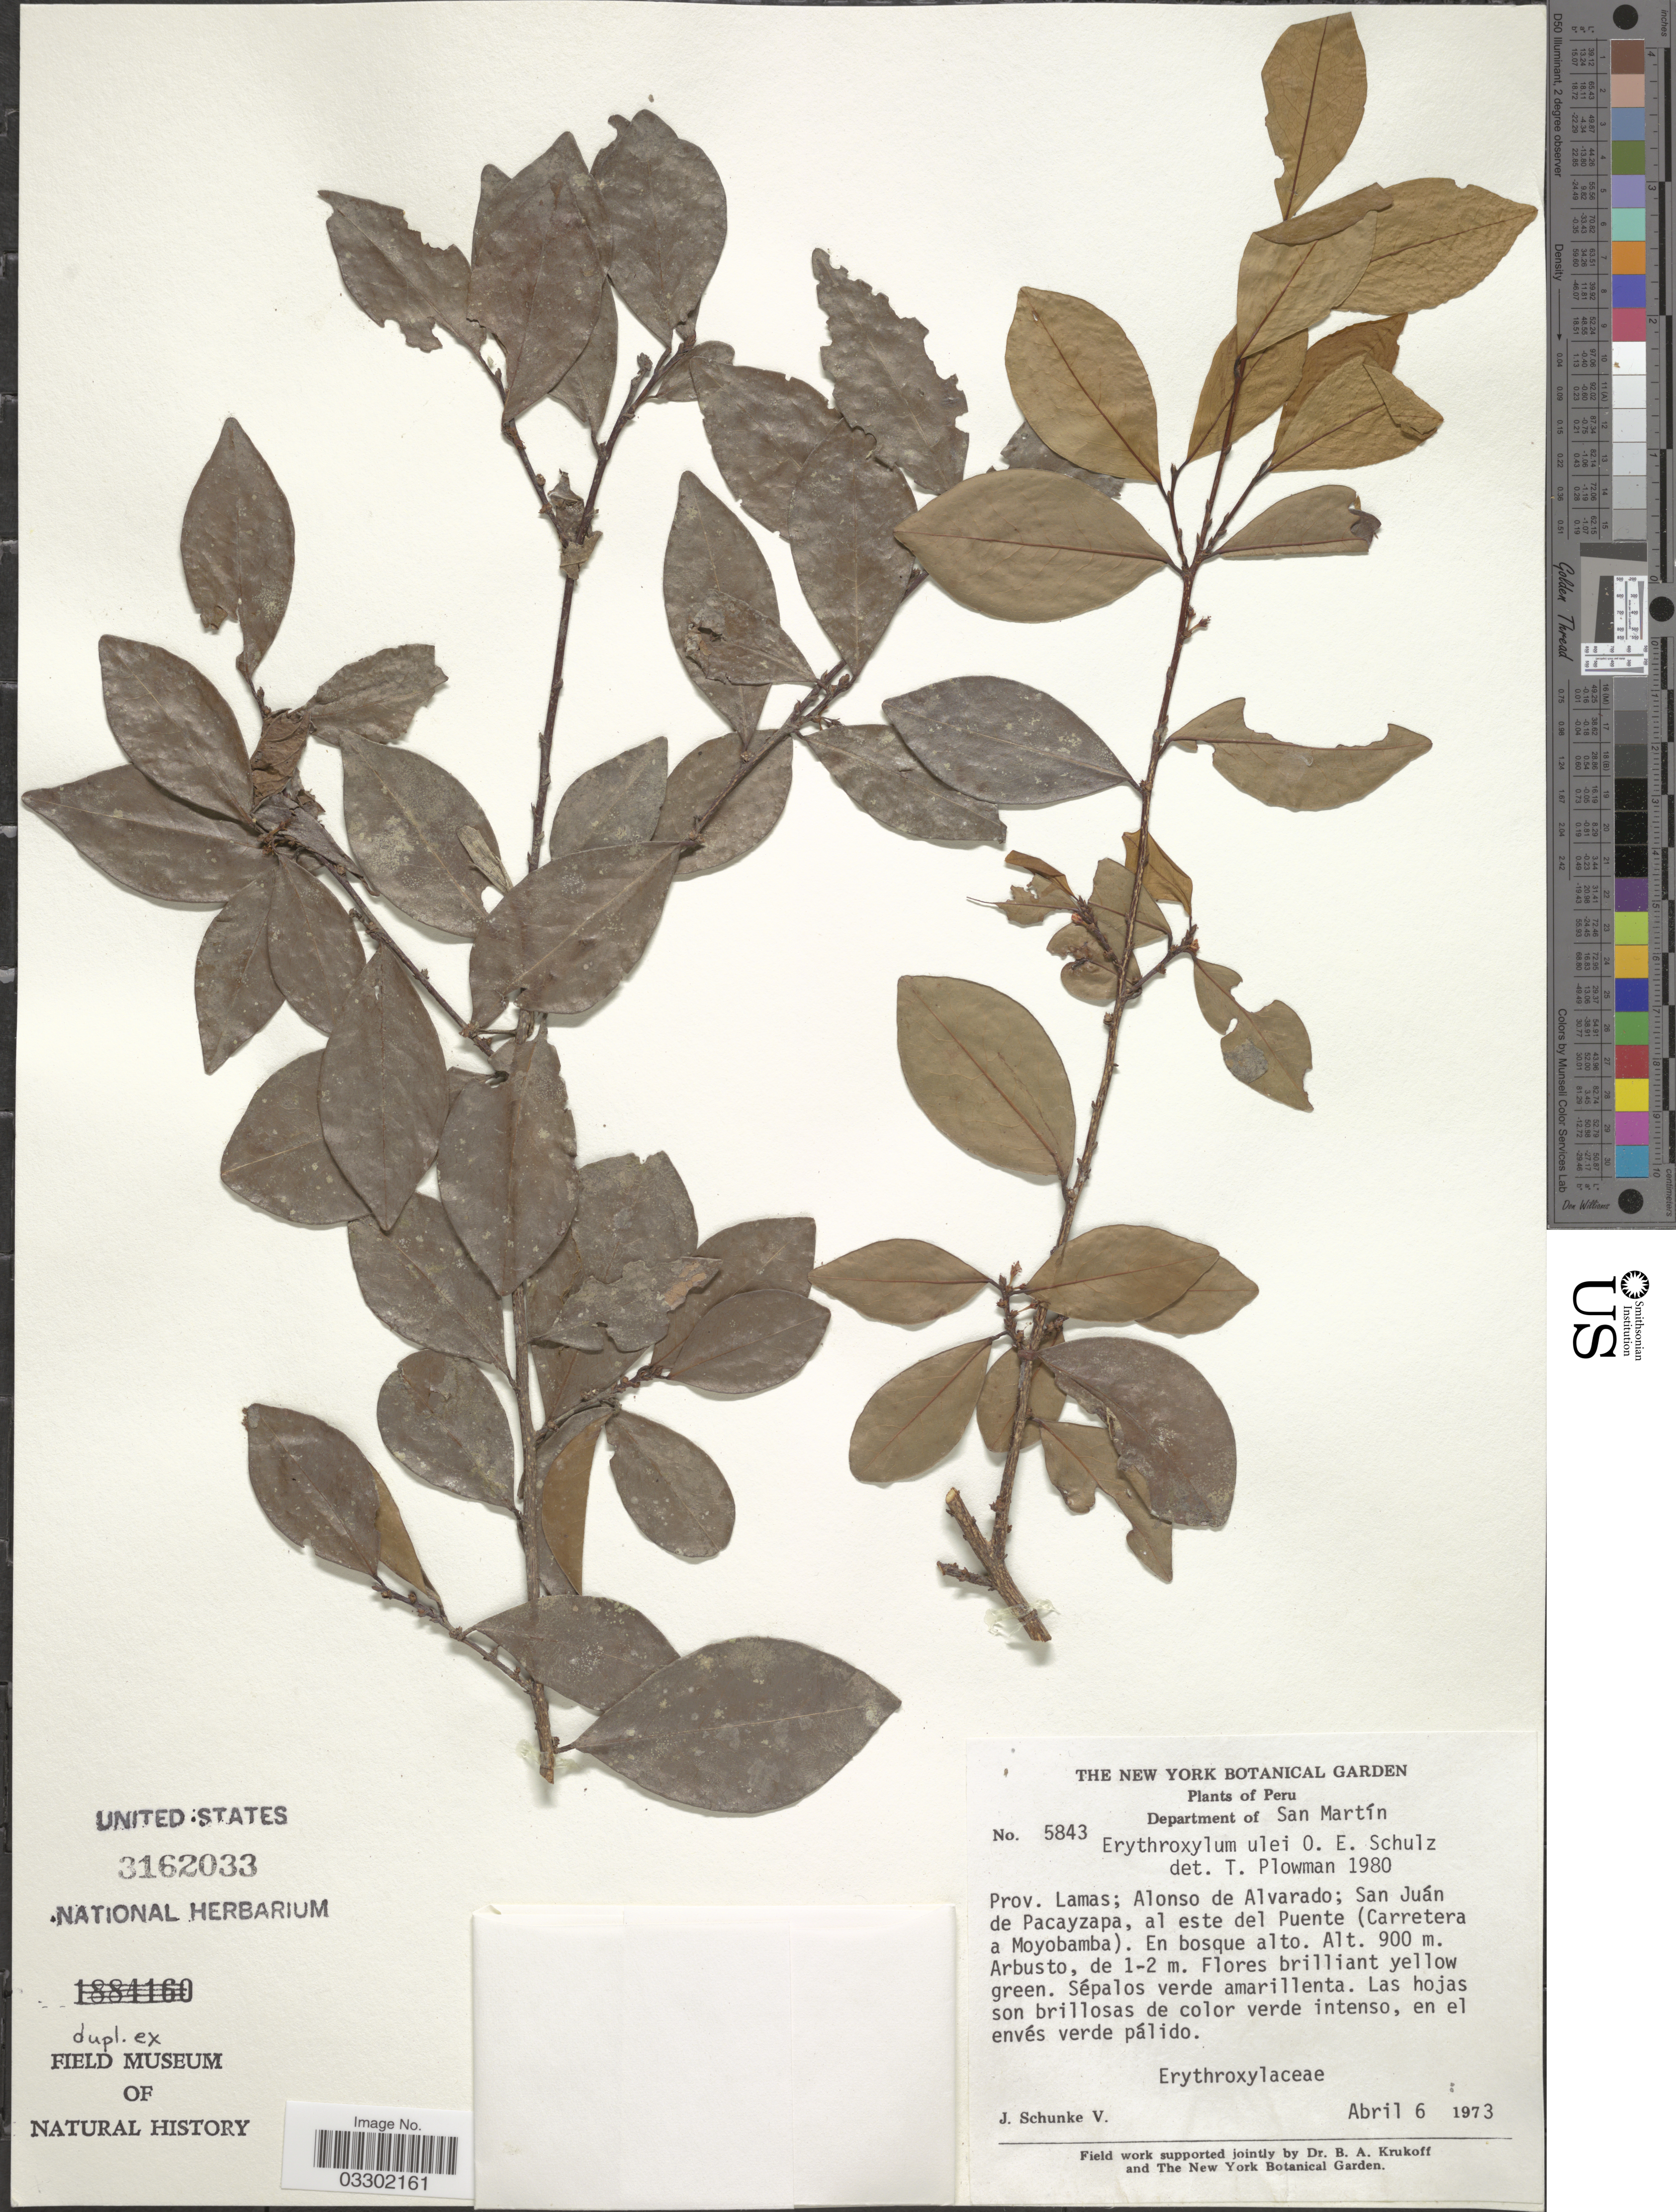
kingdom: Plantae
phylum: Tracheophyta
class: Magnoliopsida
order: Malpighiales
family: Erythroxylaceae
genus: Erythroxylum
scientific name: Erythroxylum ulei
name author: O.E. Schulz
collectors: J. Schunke Vigo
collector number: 5843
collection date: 1973-04-06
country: Peru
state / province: San Martín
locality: Department of San Martín, Prov. Lamas; Alonso de Alvarado; San Juán de Pacayzapa, al este del Puente (Carretera a Moyobamba).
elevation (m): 900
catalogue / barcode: US 3162033